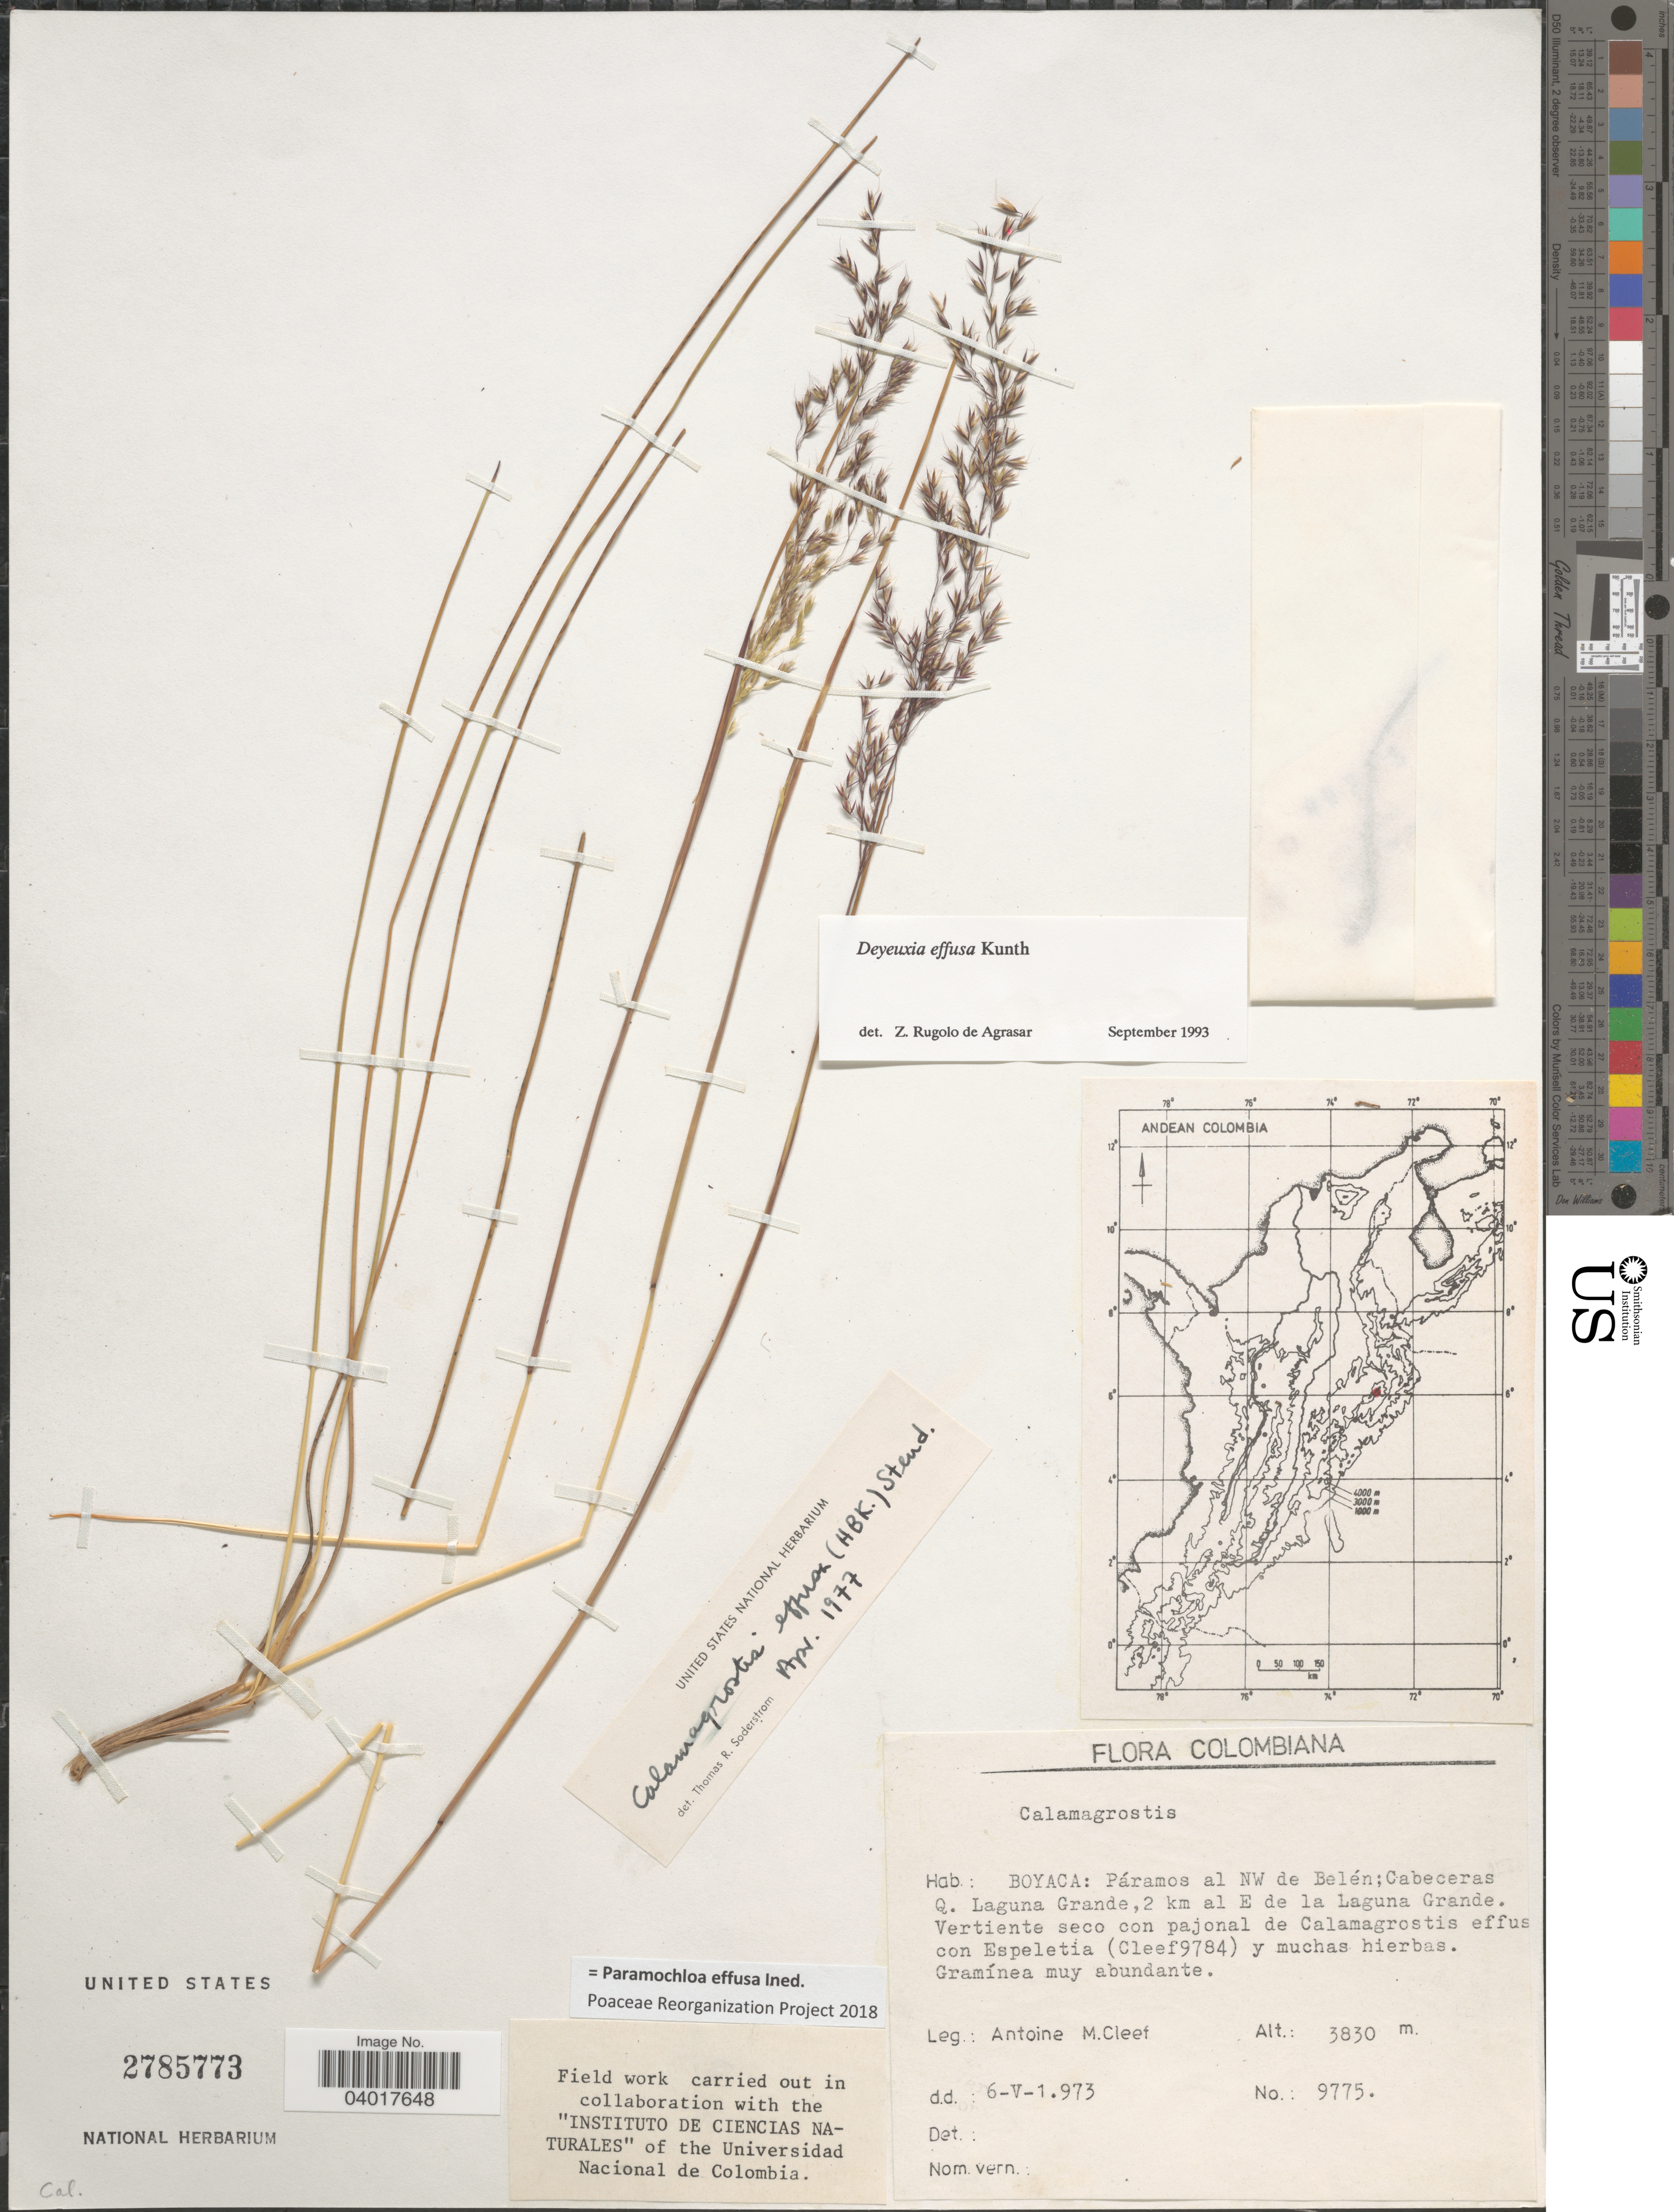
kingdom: Plantae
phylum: Tracheophyta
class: Liliopsida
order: Poales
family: Poaceae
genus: Paramochloa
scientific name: Paramochloa effusa ined.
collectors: A. M. Cleef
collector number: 9775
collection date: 1973-05-06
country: Colombia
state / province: Boyacá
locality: Páramos al NW de Belén; Cabeceras Q. Lagunas Grande, 2 km al E de la Laguna Grande.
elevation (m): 3830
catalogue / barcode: US 2785773